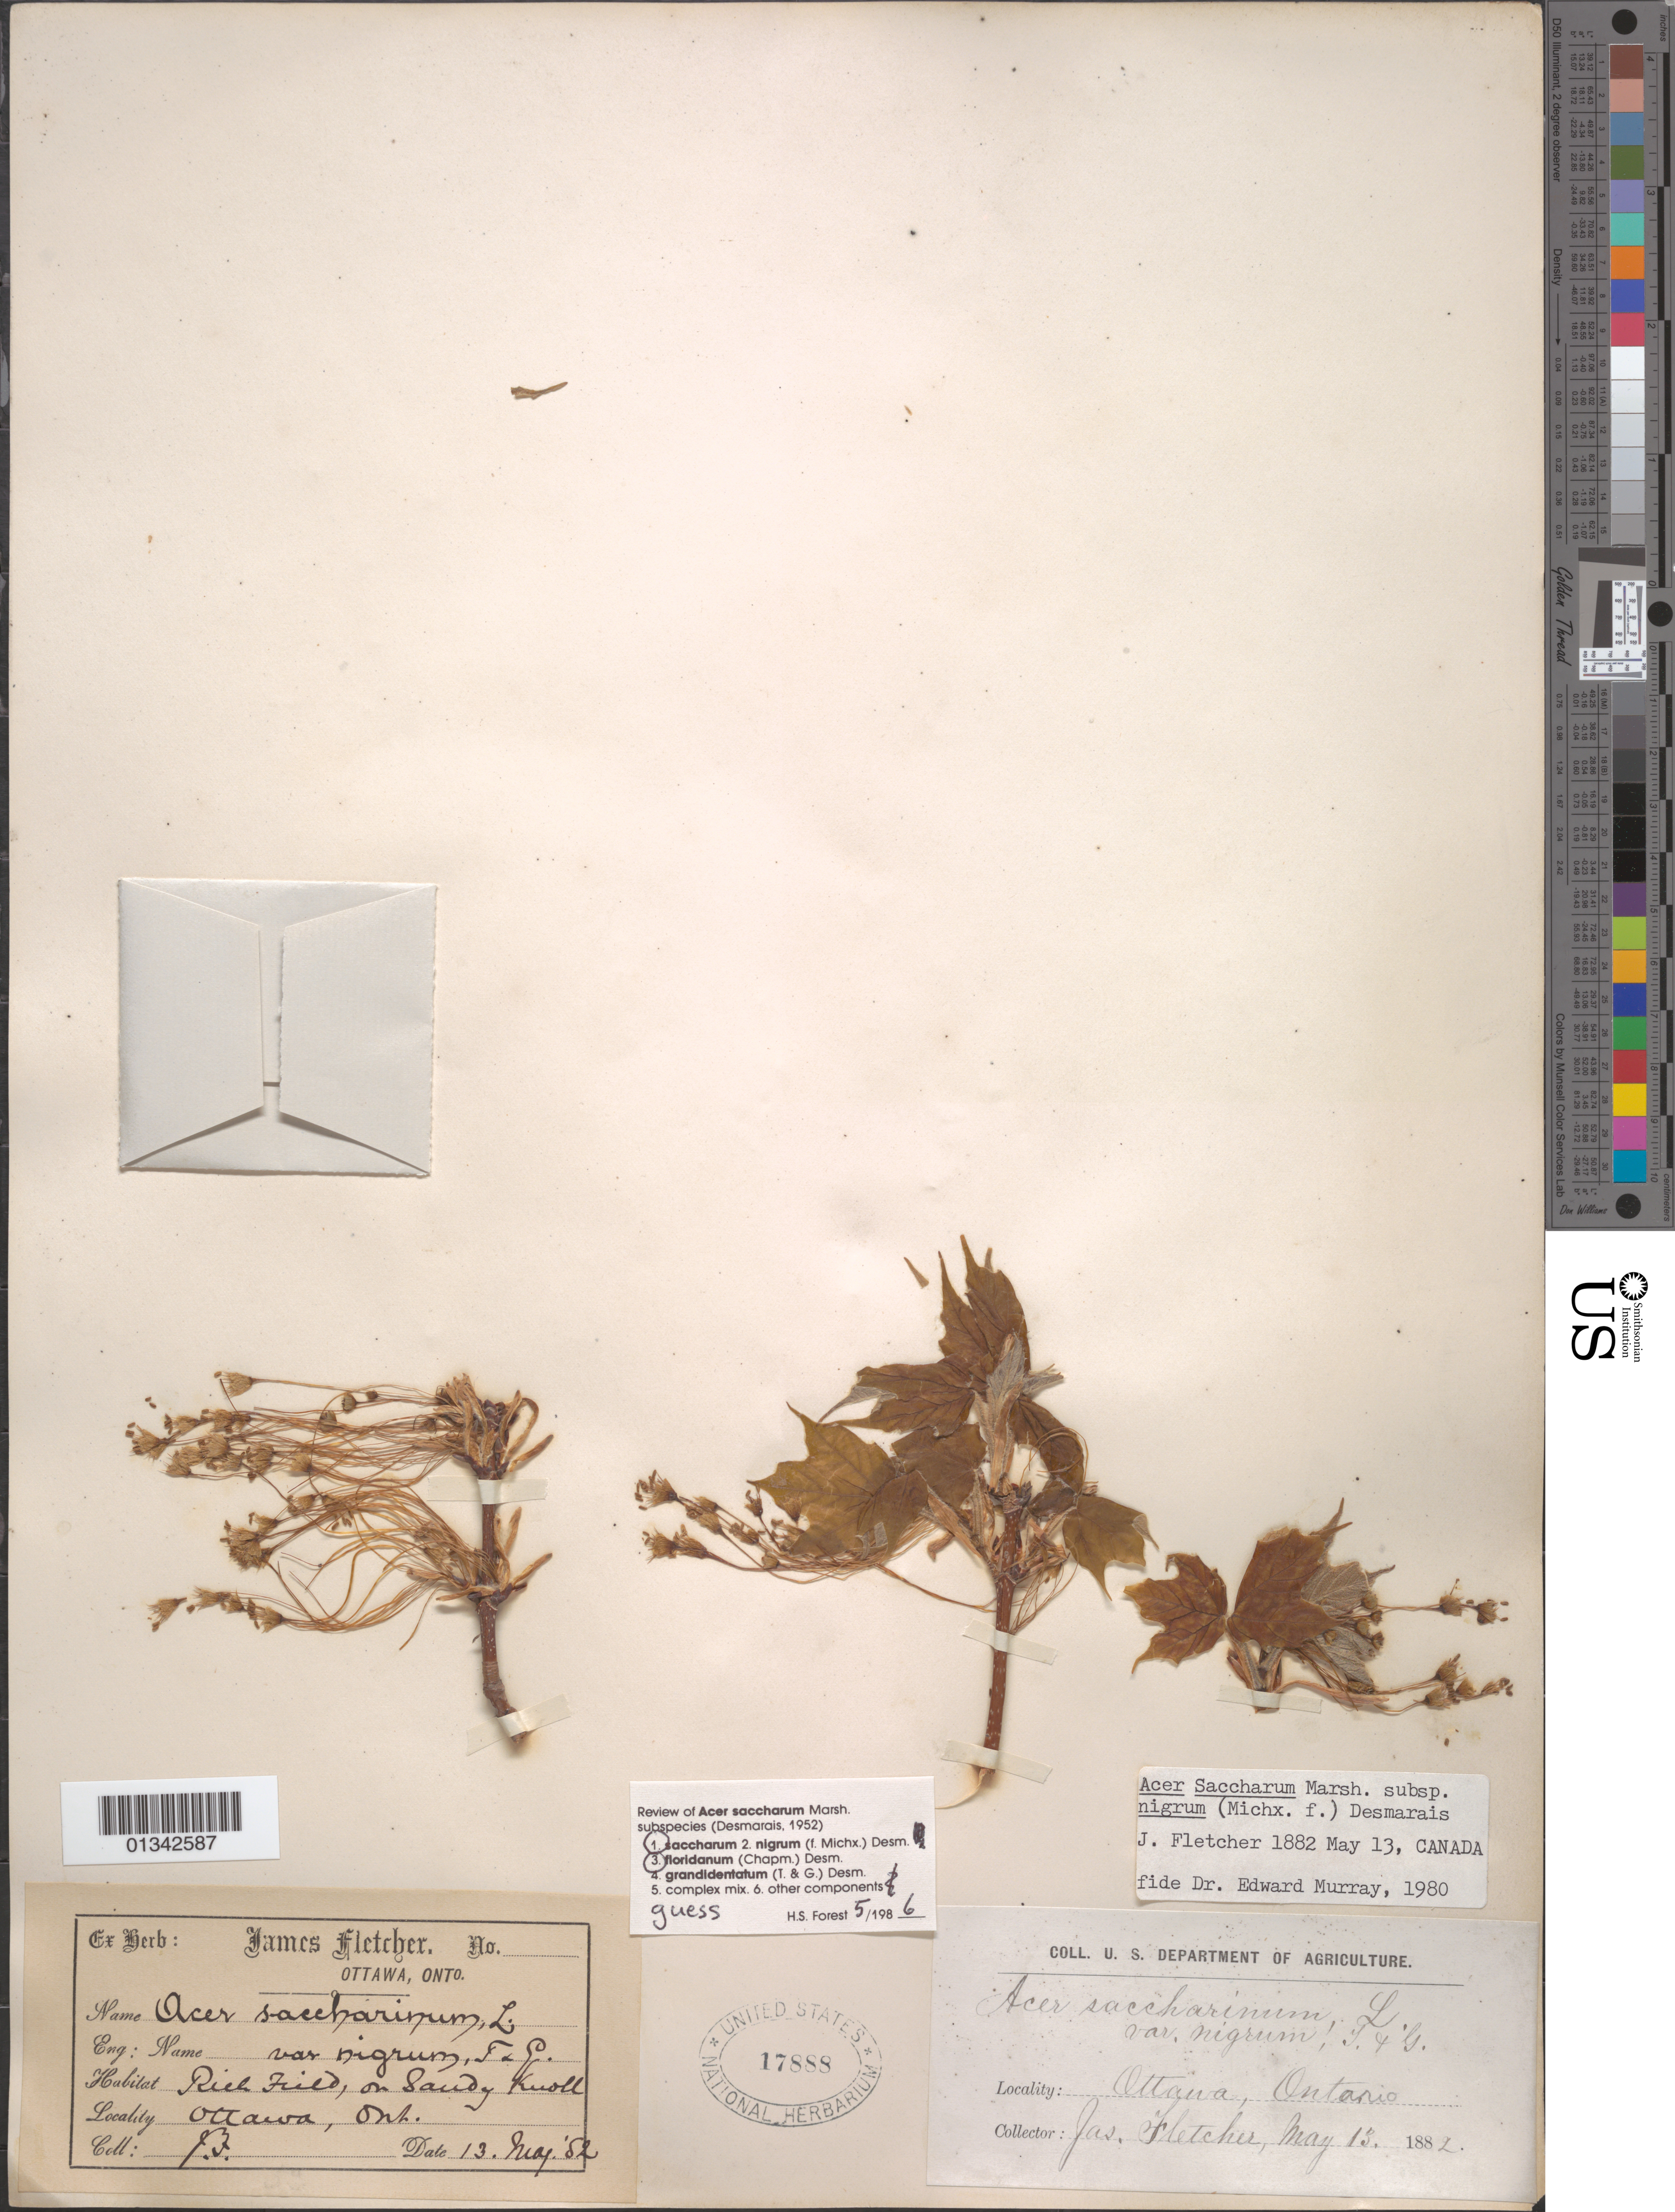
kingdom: Plantae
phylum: Tracheophyta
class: Magnoliopsida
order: Sapindales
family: Sapindaceae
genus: Acer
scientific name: Acer saccharum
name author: Marshall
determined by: Forest, H. S.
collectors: J. Fletcher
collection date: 1882-05-13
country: Canada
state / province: Ontario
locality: Ottawa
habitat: Rich field, on sandy knoll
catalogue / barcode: US 17888